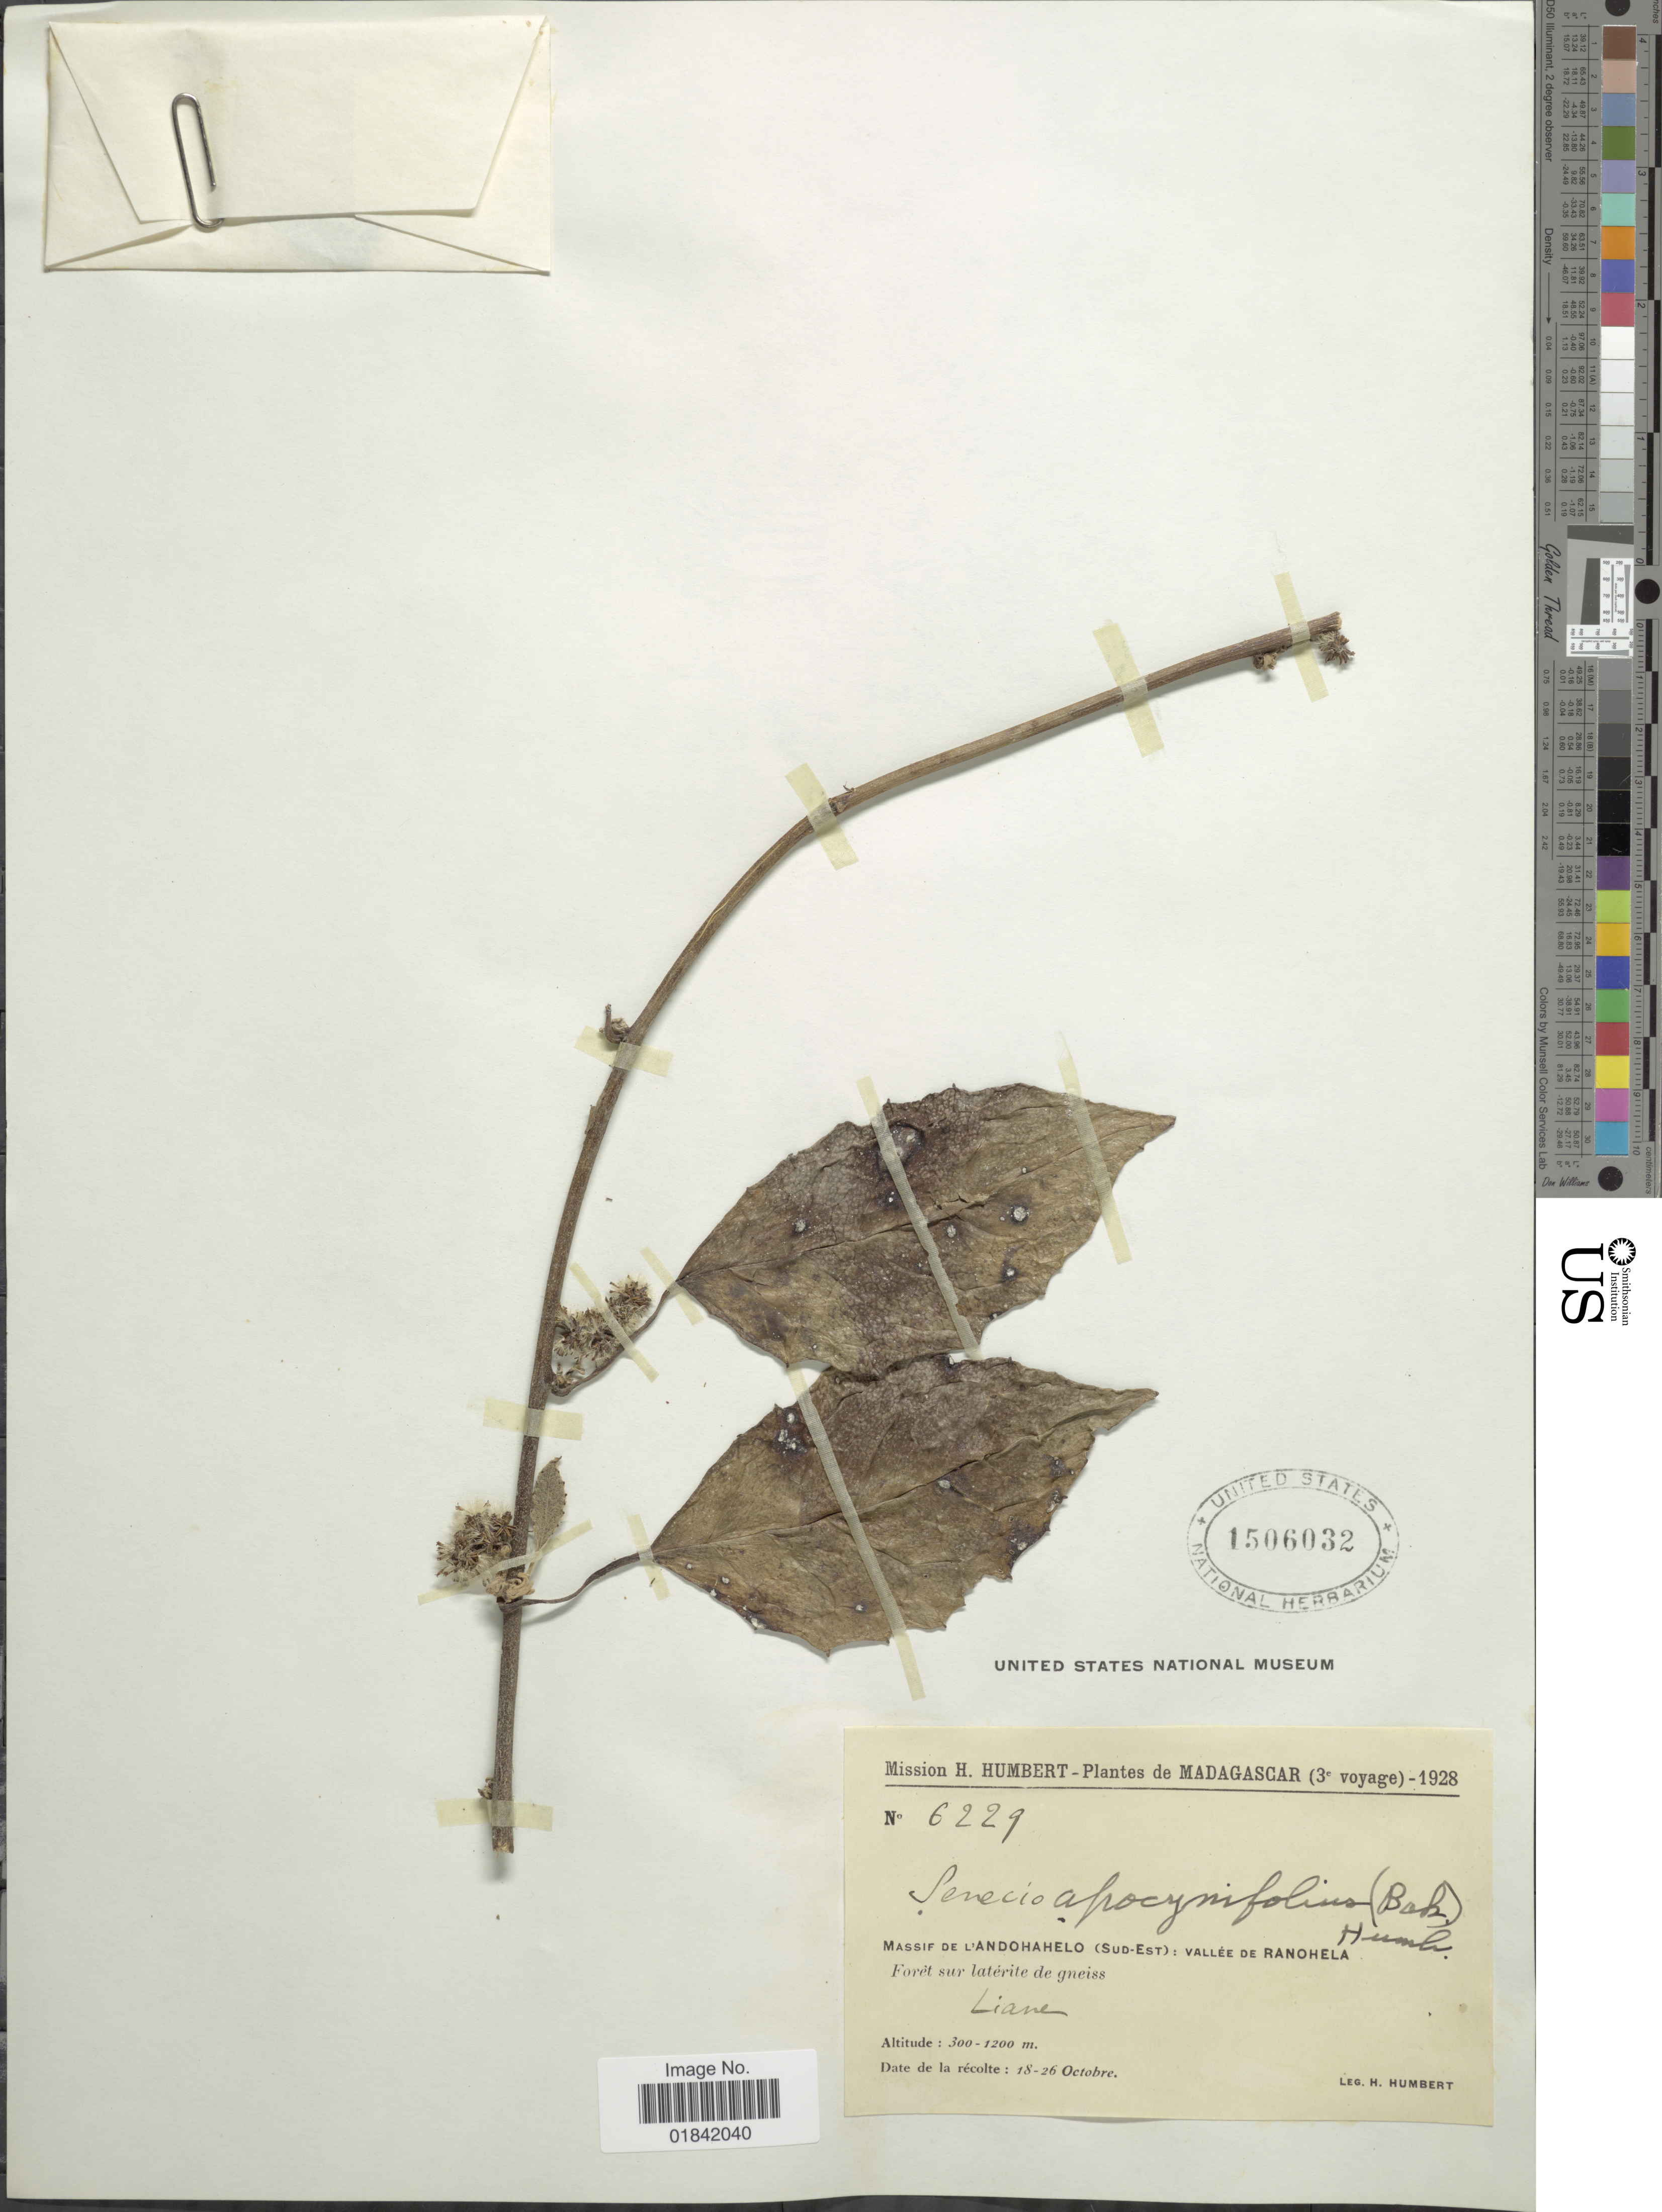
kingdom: Plantae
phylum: Tracheophyta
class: Magnoliopsida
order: Asterales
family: Asteraceae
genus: Senecio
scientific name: Senecio apocynifolius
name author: (Baker) Humb.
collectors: H. Humbert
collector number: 6229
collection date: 1928-10-18/1928-10-26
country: Madagascar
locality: Massif de L'Andohahelo (Sud-Est): Vallee de Ranohela, Foret sur laterite de gneiss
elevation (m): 300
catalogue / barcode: US 1506032